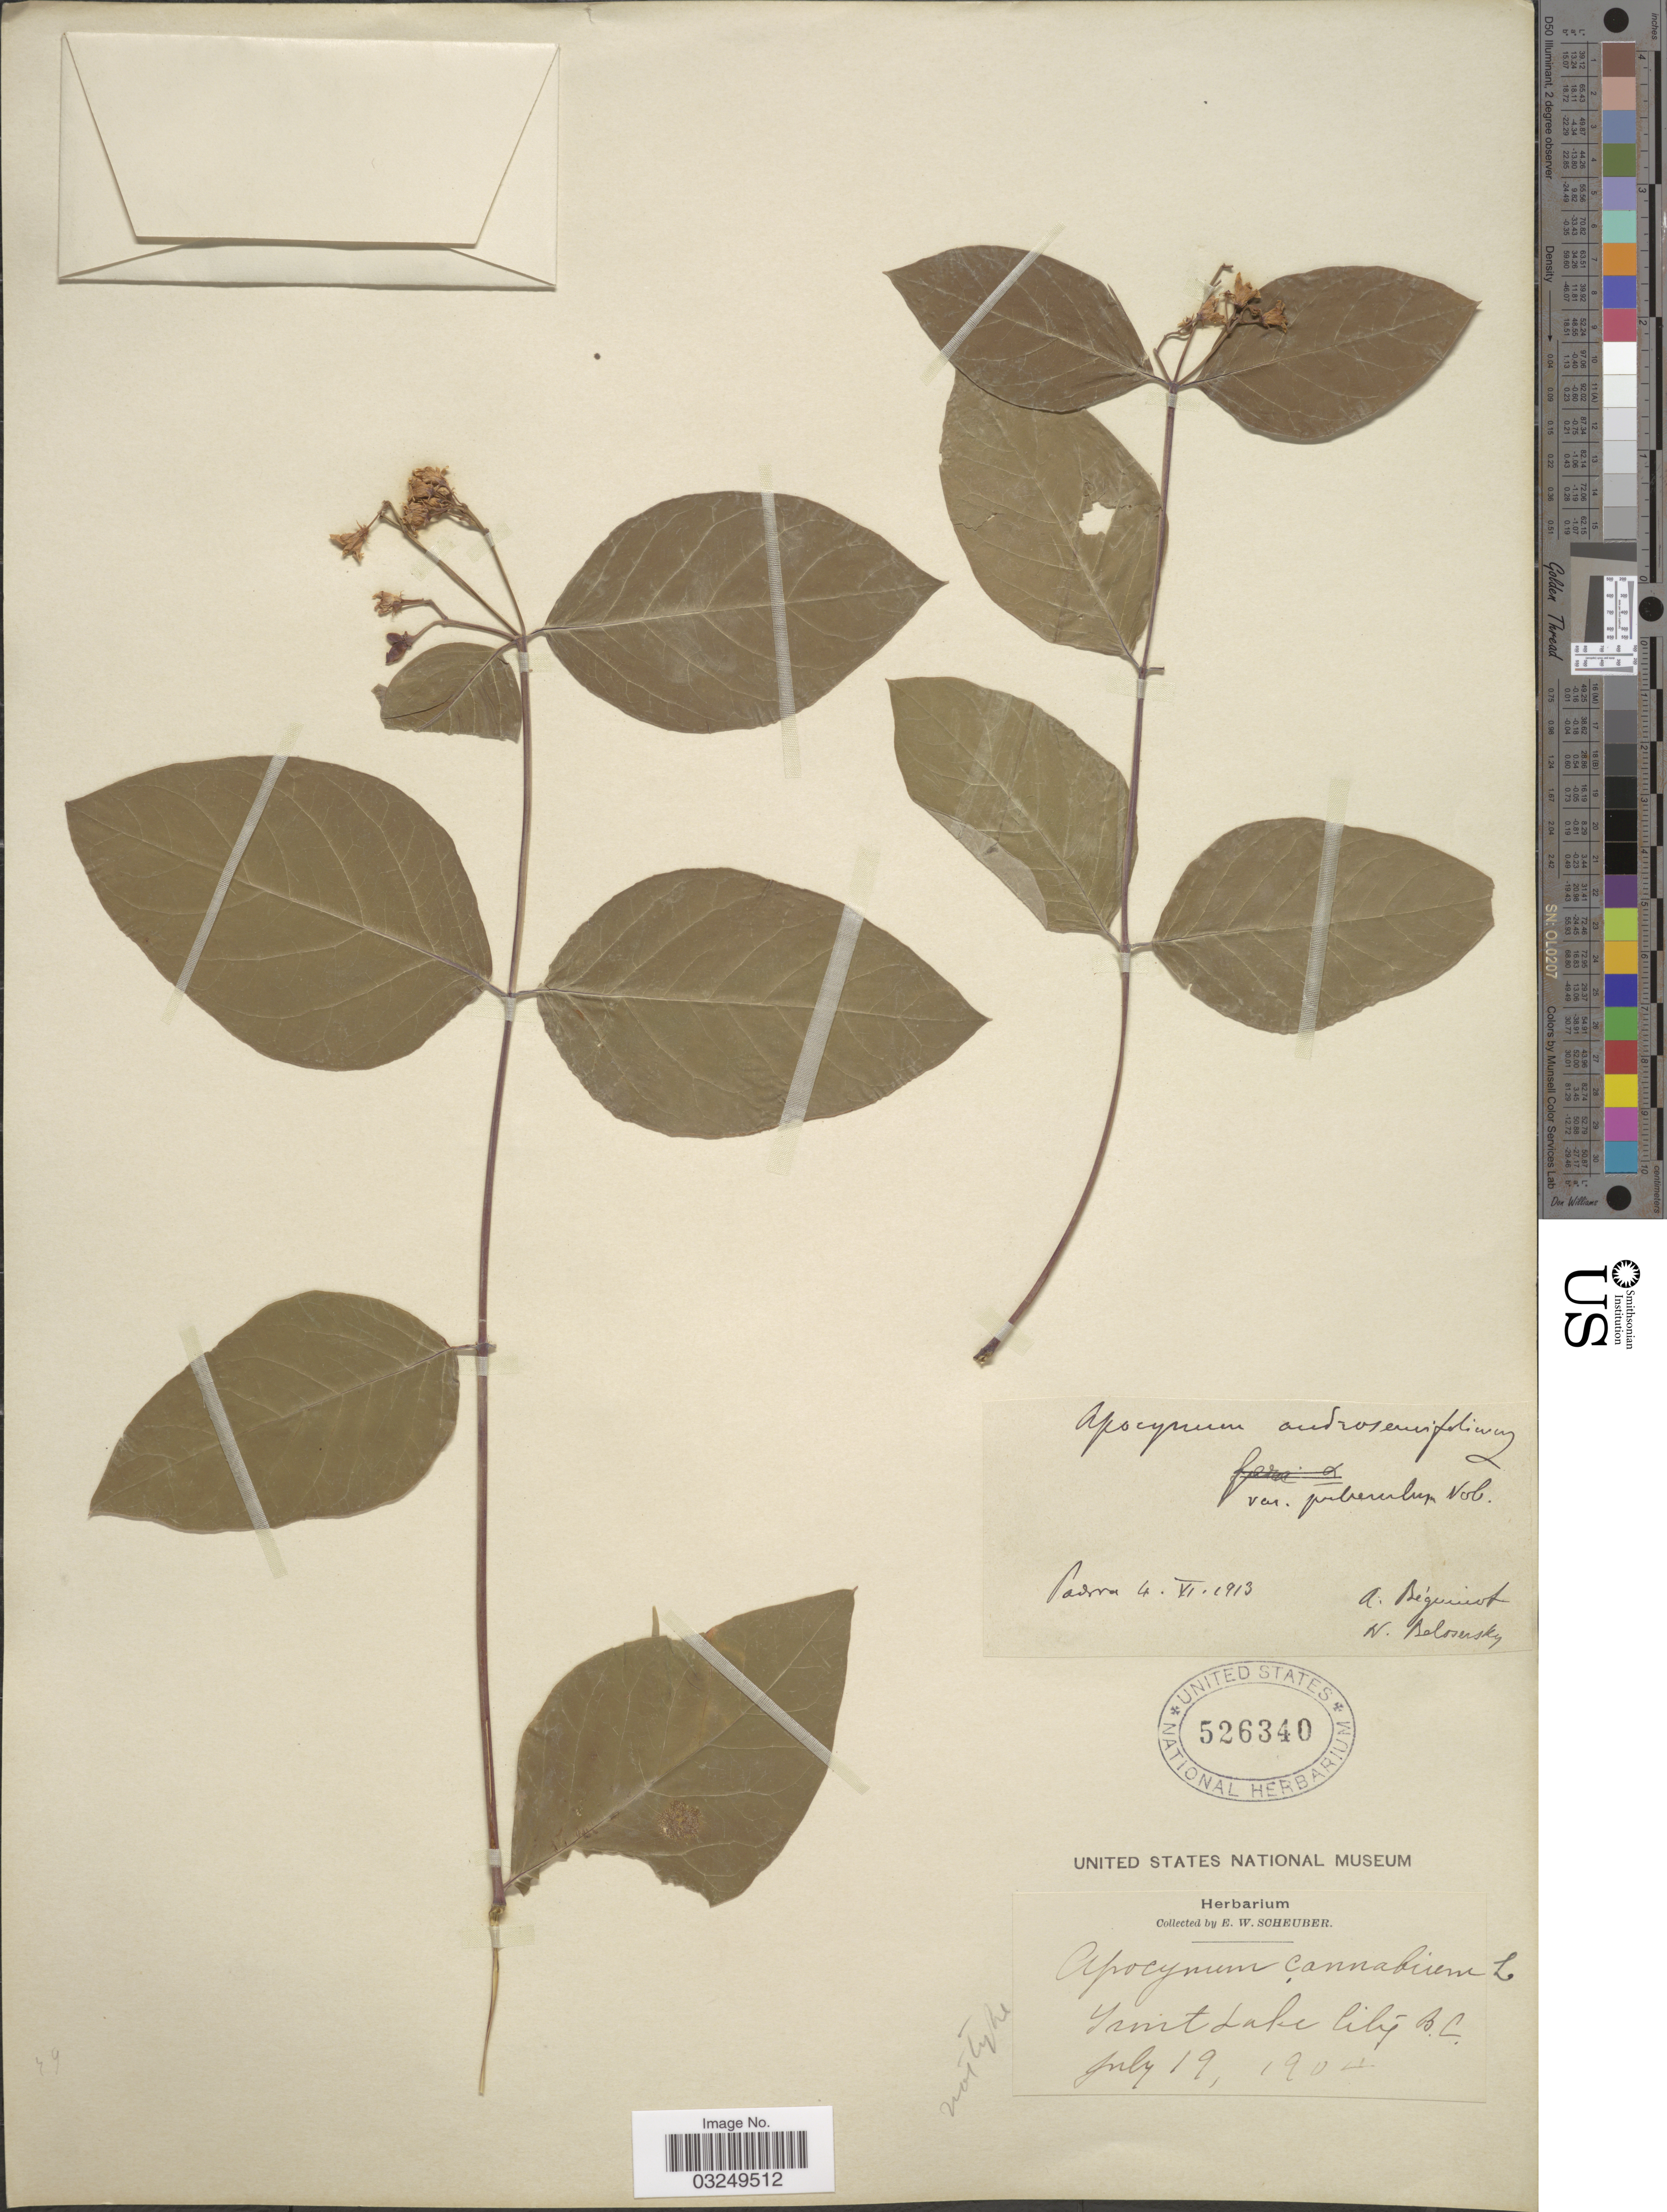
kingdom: Plantae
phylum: Tracheophyta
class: Magnoliopsida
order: Gentianales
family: Apocynaceae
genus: Apocynum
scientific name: Apocynum androsaemifolium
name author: L.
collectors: E. Scheuber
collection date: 1904-07-19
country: Canada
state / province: British Columbia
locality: Trout Lake City B. C.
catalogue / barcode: US 526340